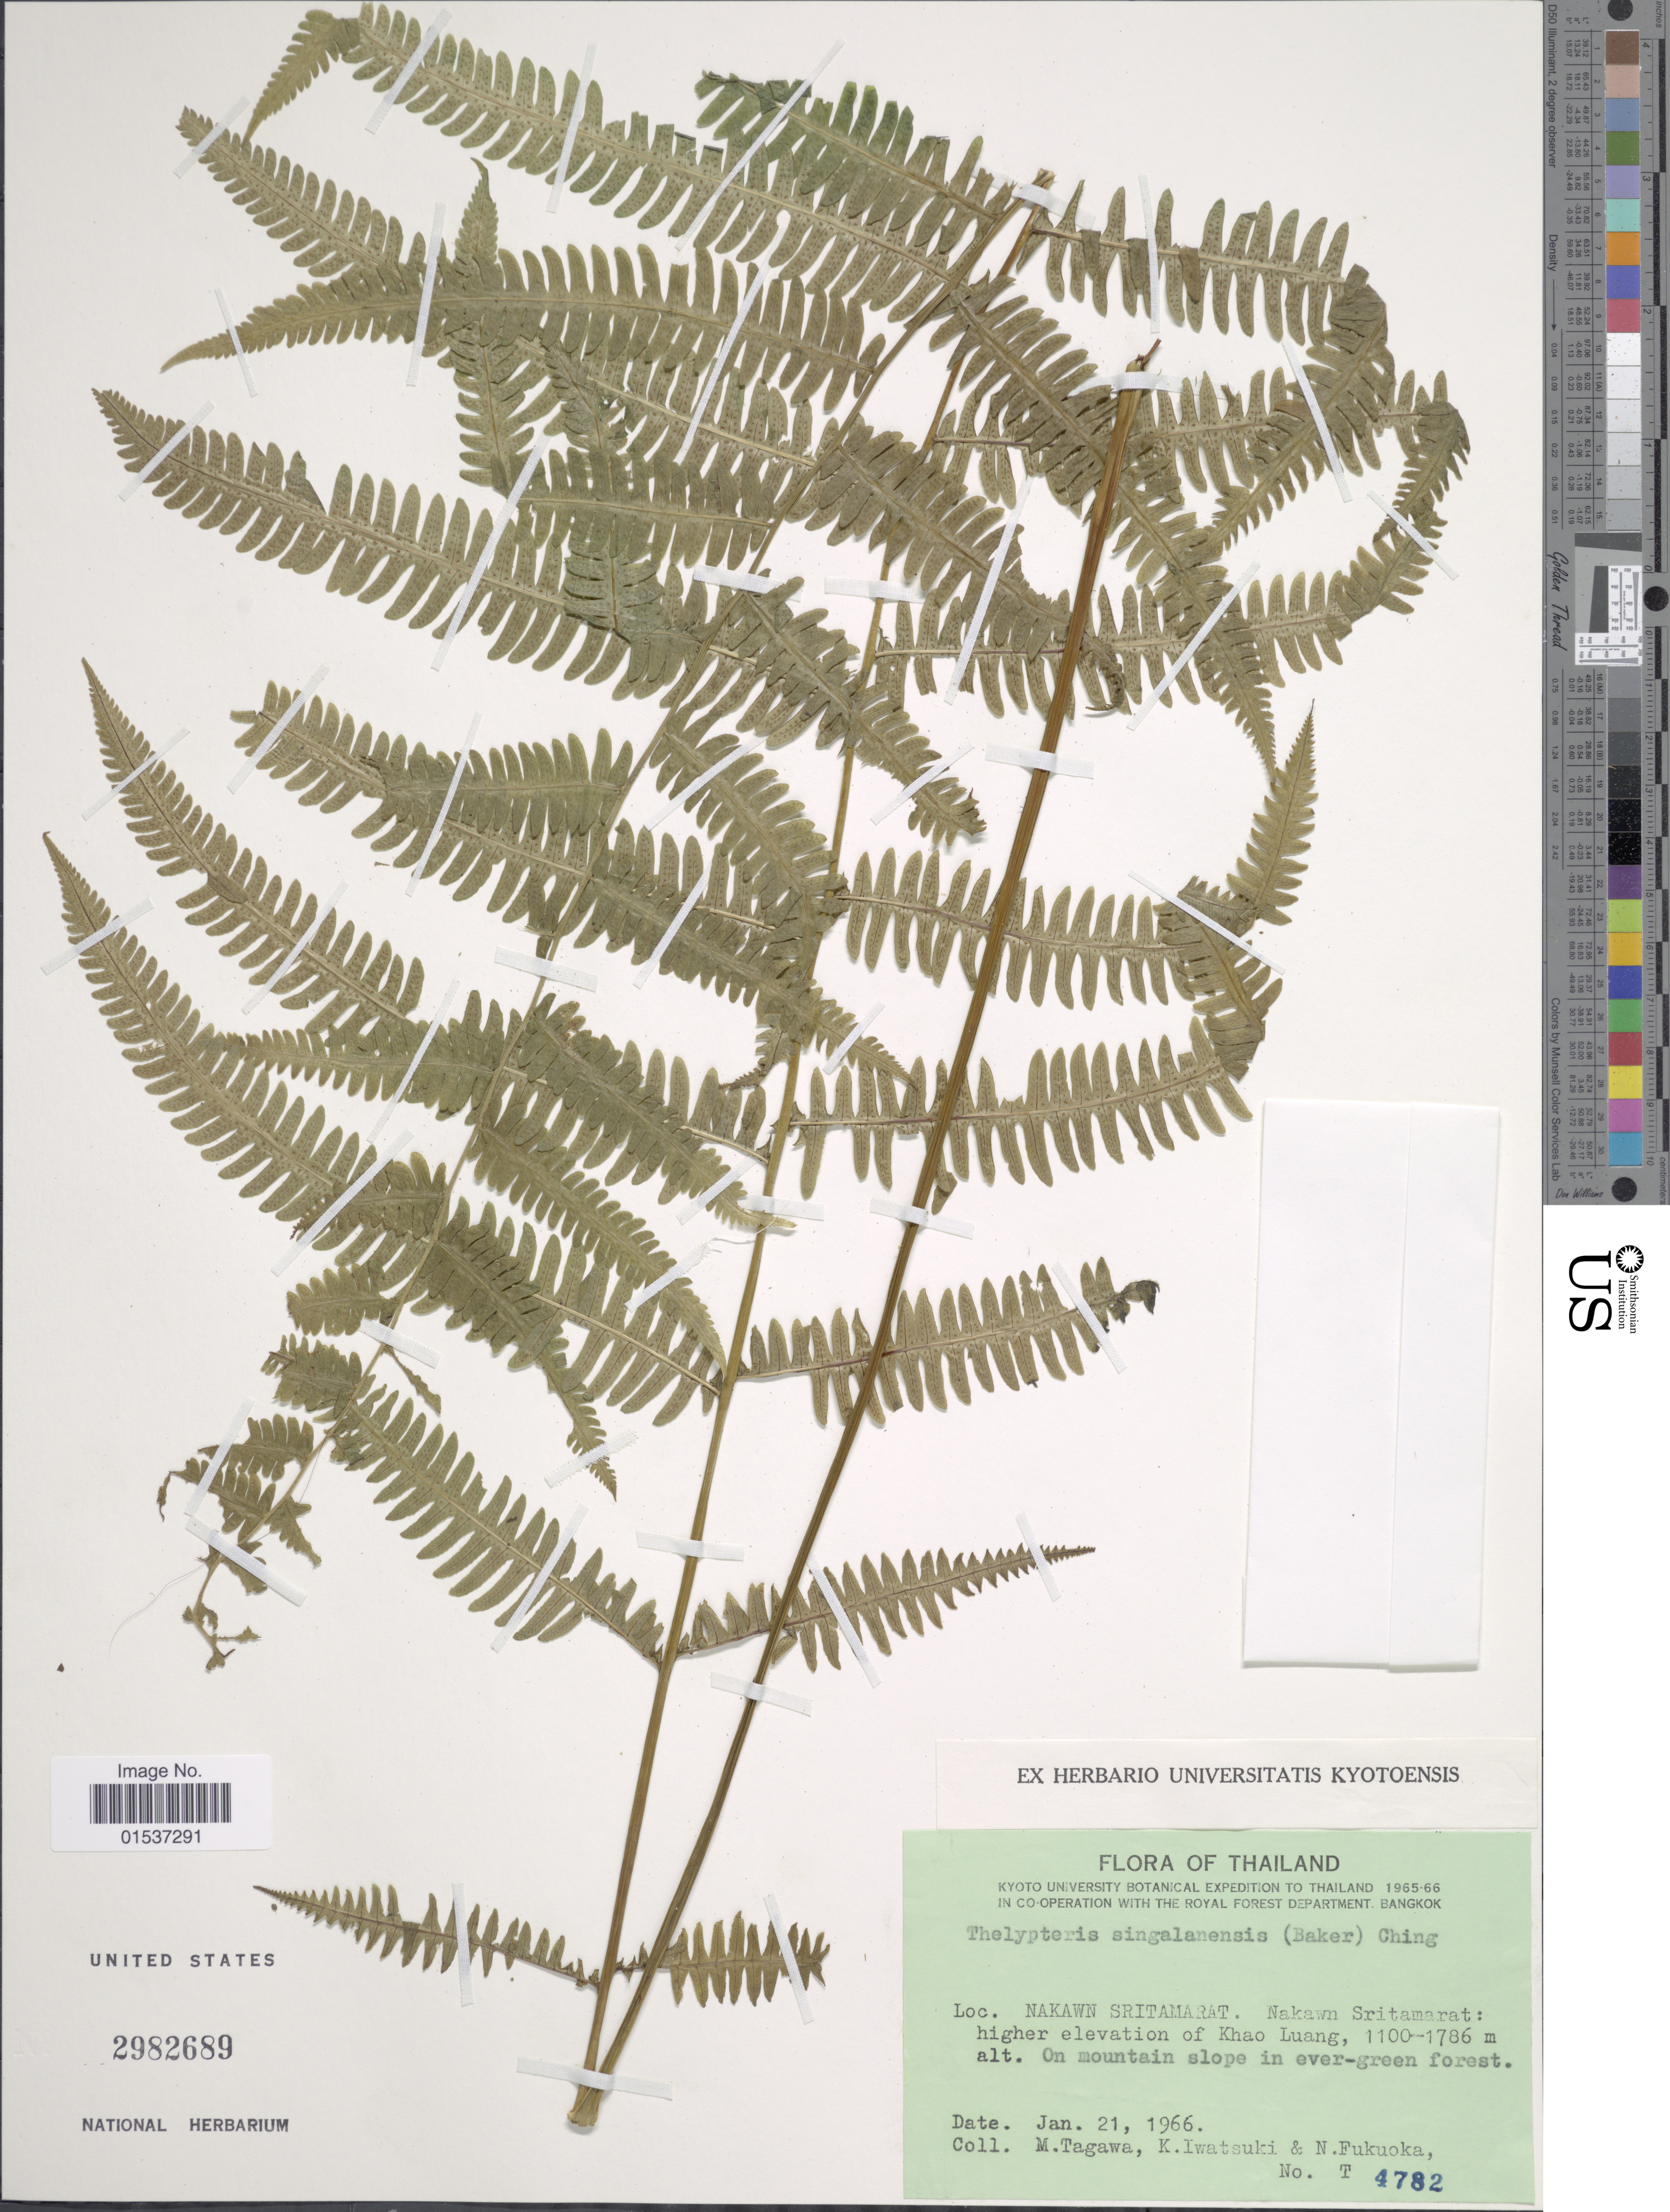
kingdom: Plantae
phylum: Tracheophyta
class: Polypodiopsida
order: Polypodiales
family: Thelypteridaceae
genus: Metathelypteris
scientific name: Metathelypteris singalanensis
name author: (Baker) Ching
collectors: M. Tagawa, K. Iwatsuki & N. Fukuoka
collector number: T4782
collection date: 1966-01-21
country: Thailand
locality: Thailand. Nakawn Sritamarat: higher elevation of Khao Luang.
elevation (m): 1100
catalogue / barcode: US 2982689